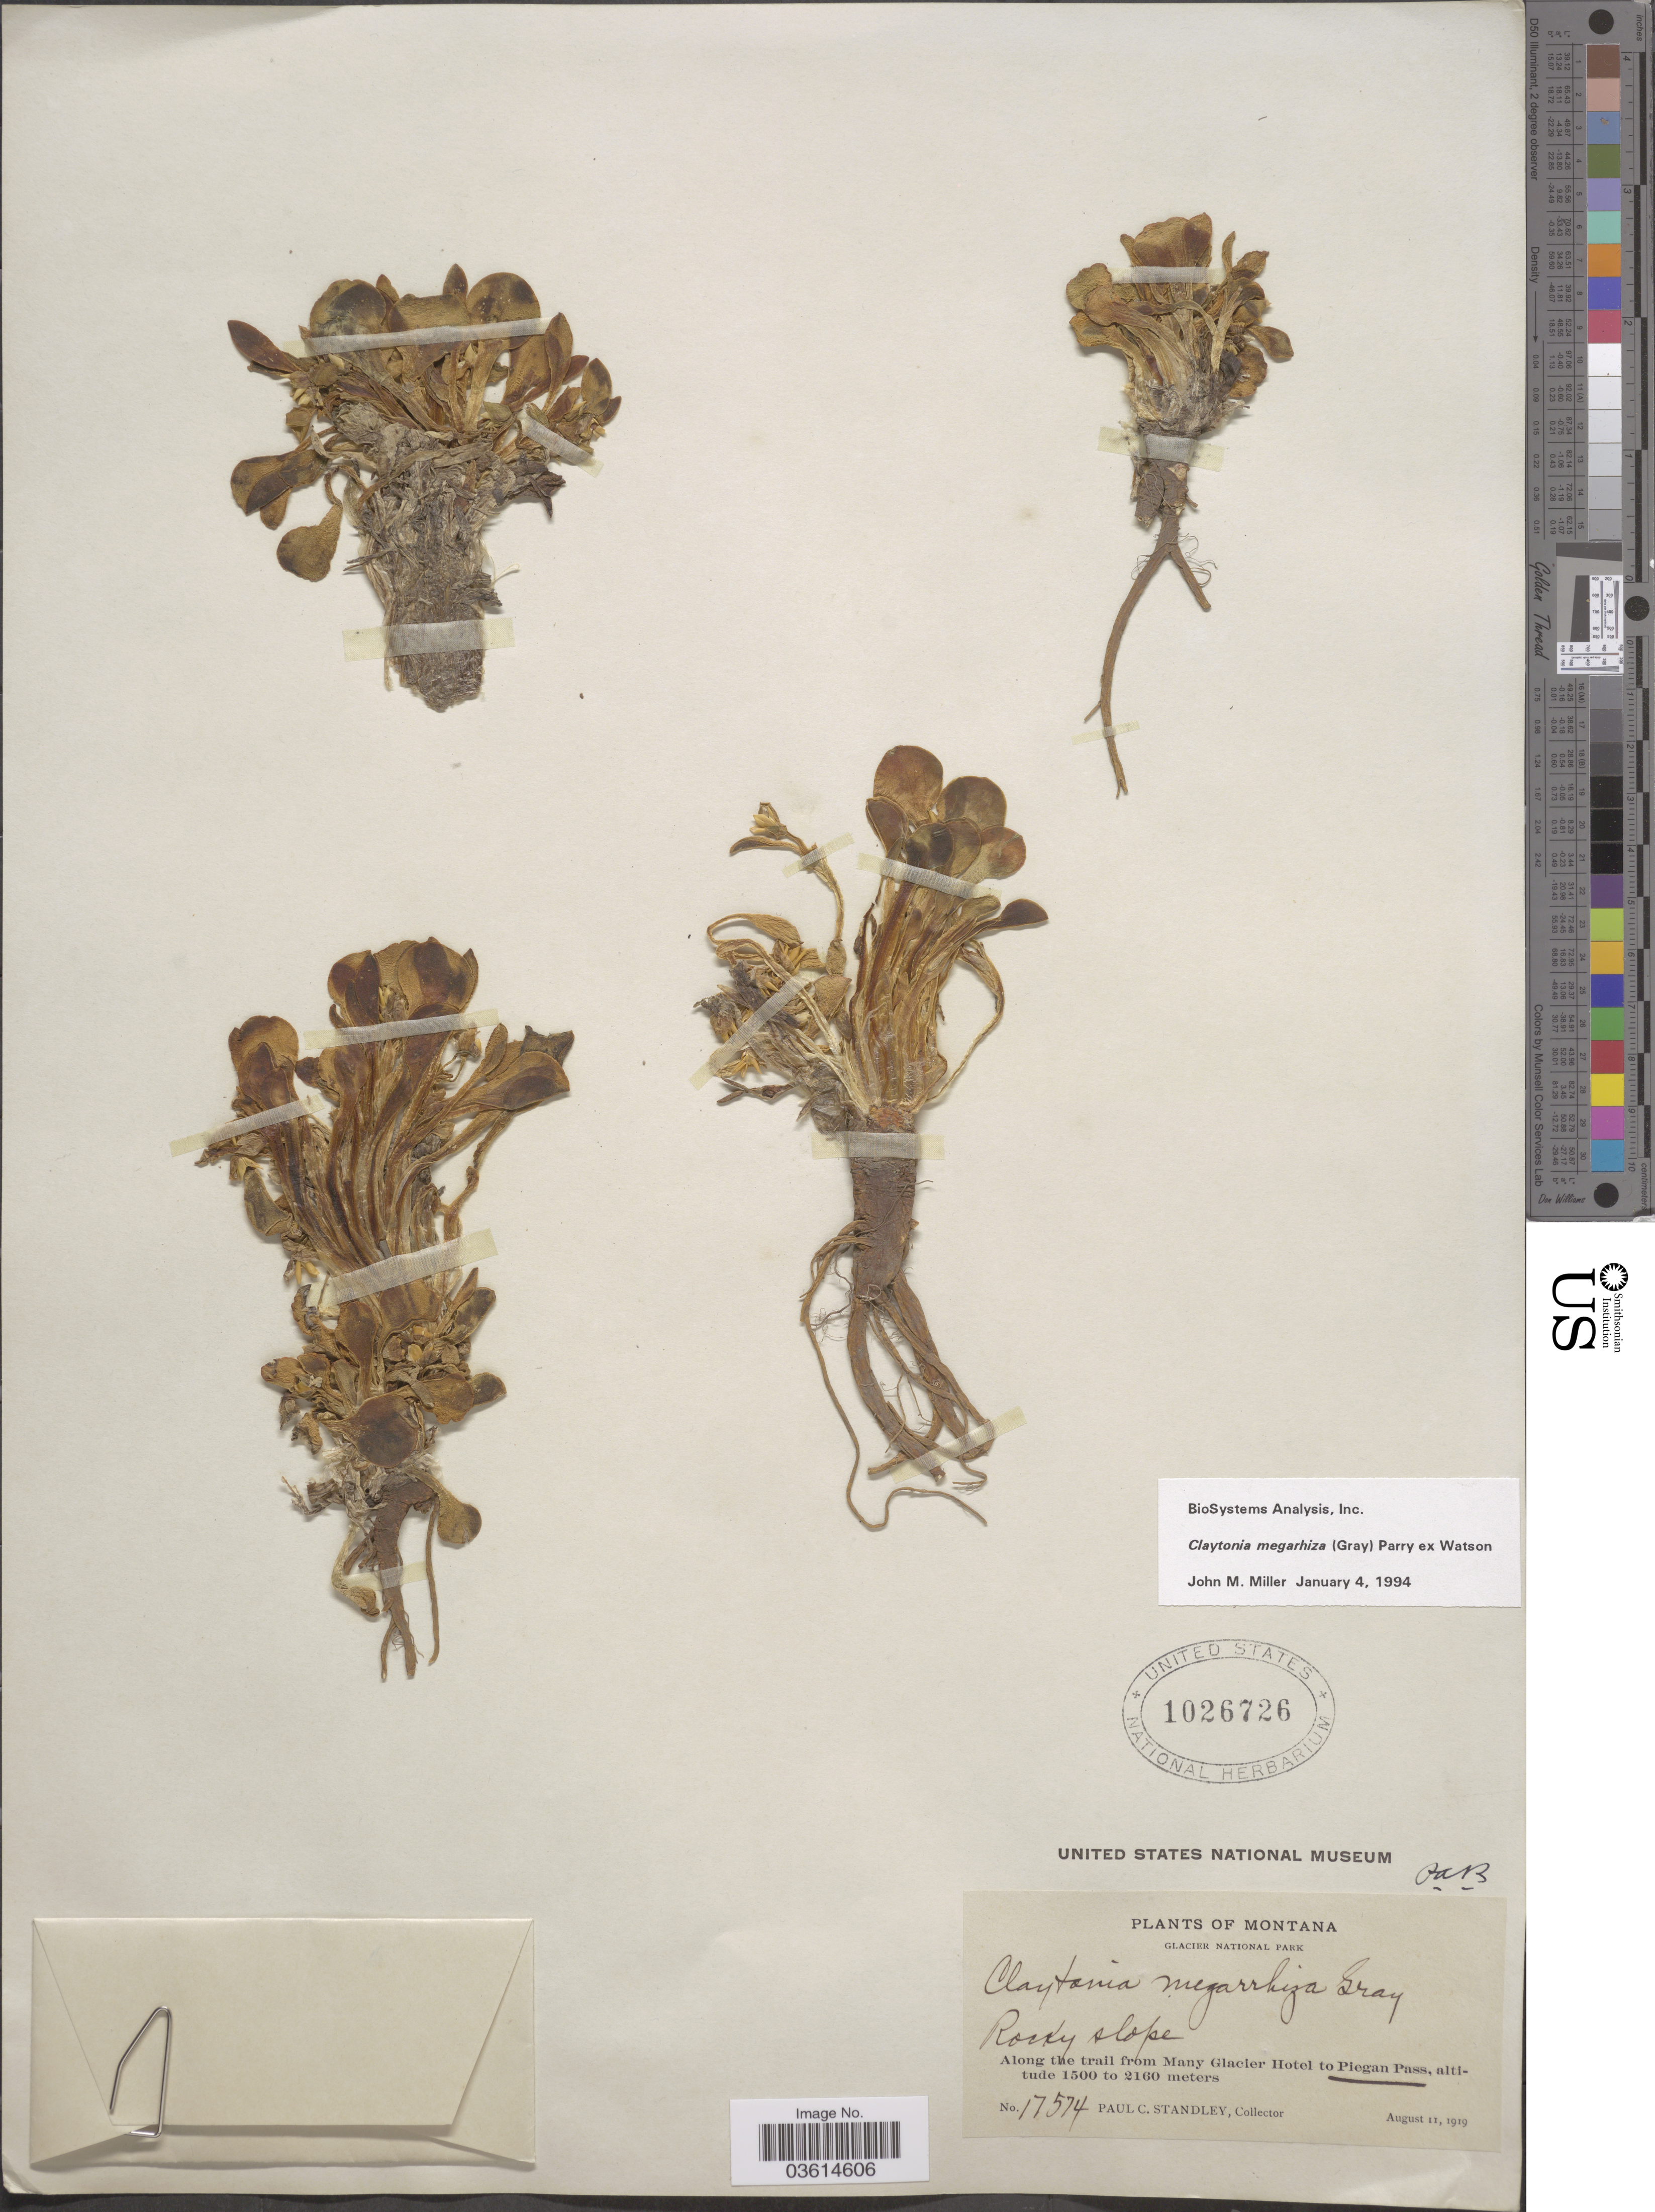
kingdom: Plantae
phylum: Tracheophyta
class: Magnoliopsida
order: Caryophyllales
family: Montiaceae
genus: Claytonia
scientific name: Claytonia megarhiza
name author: (A. Gray) Parry ex S. Watson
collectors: P. C. Standley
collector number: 17574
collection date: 1919-08-11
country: United States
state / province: Montana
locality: Glacier National Park. Along the trail from Many Glacier Hotel to Piegan Pass.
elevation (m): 1500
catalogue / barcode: US 1026726